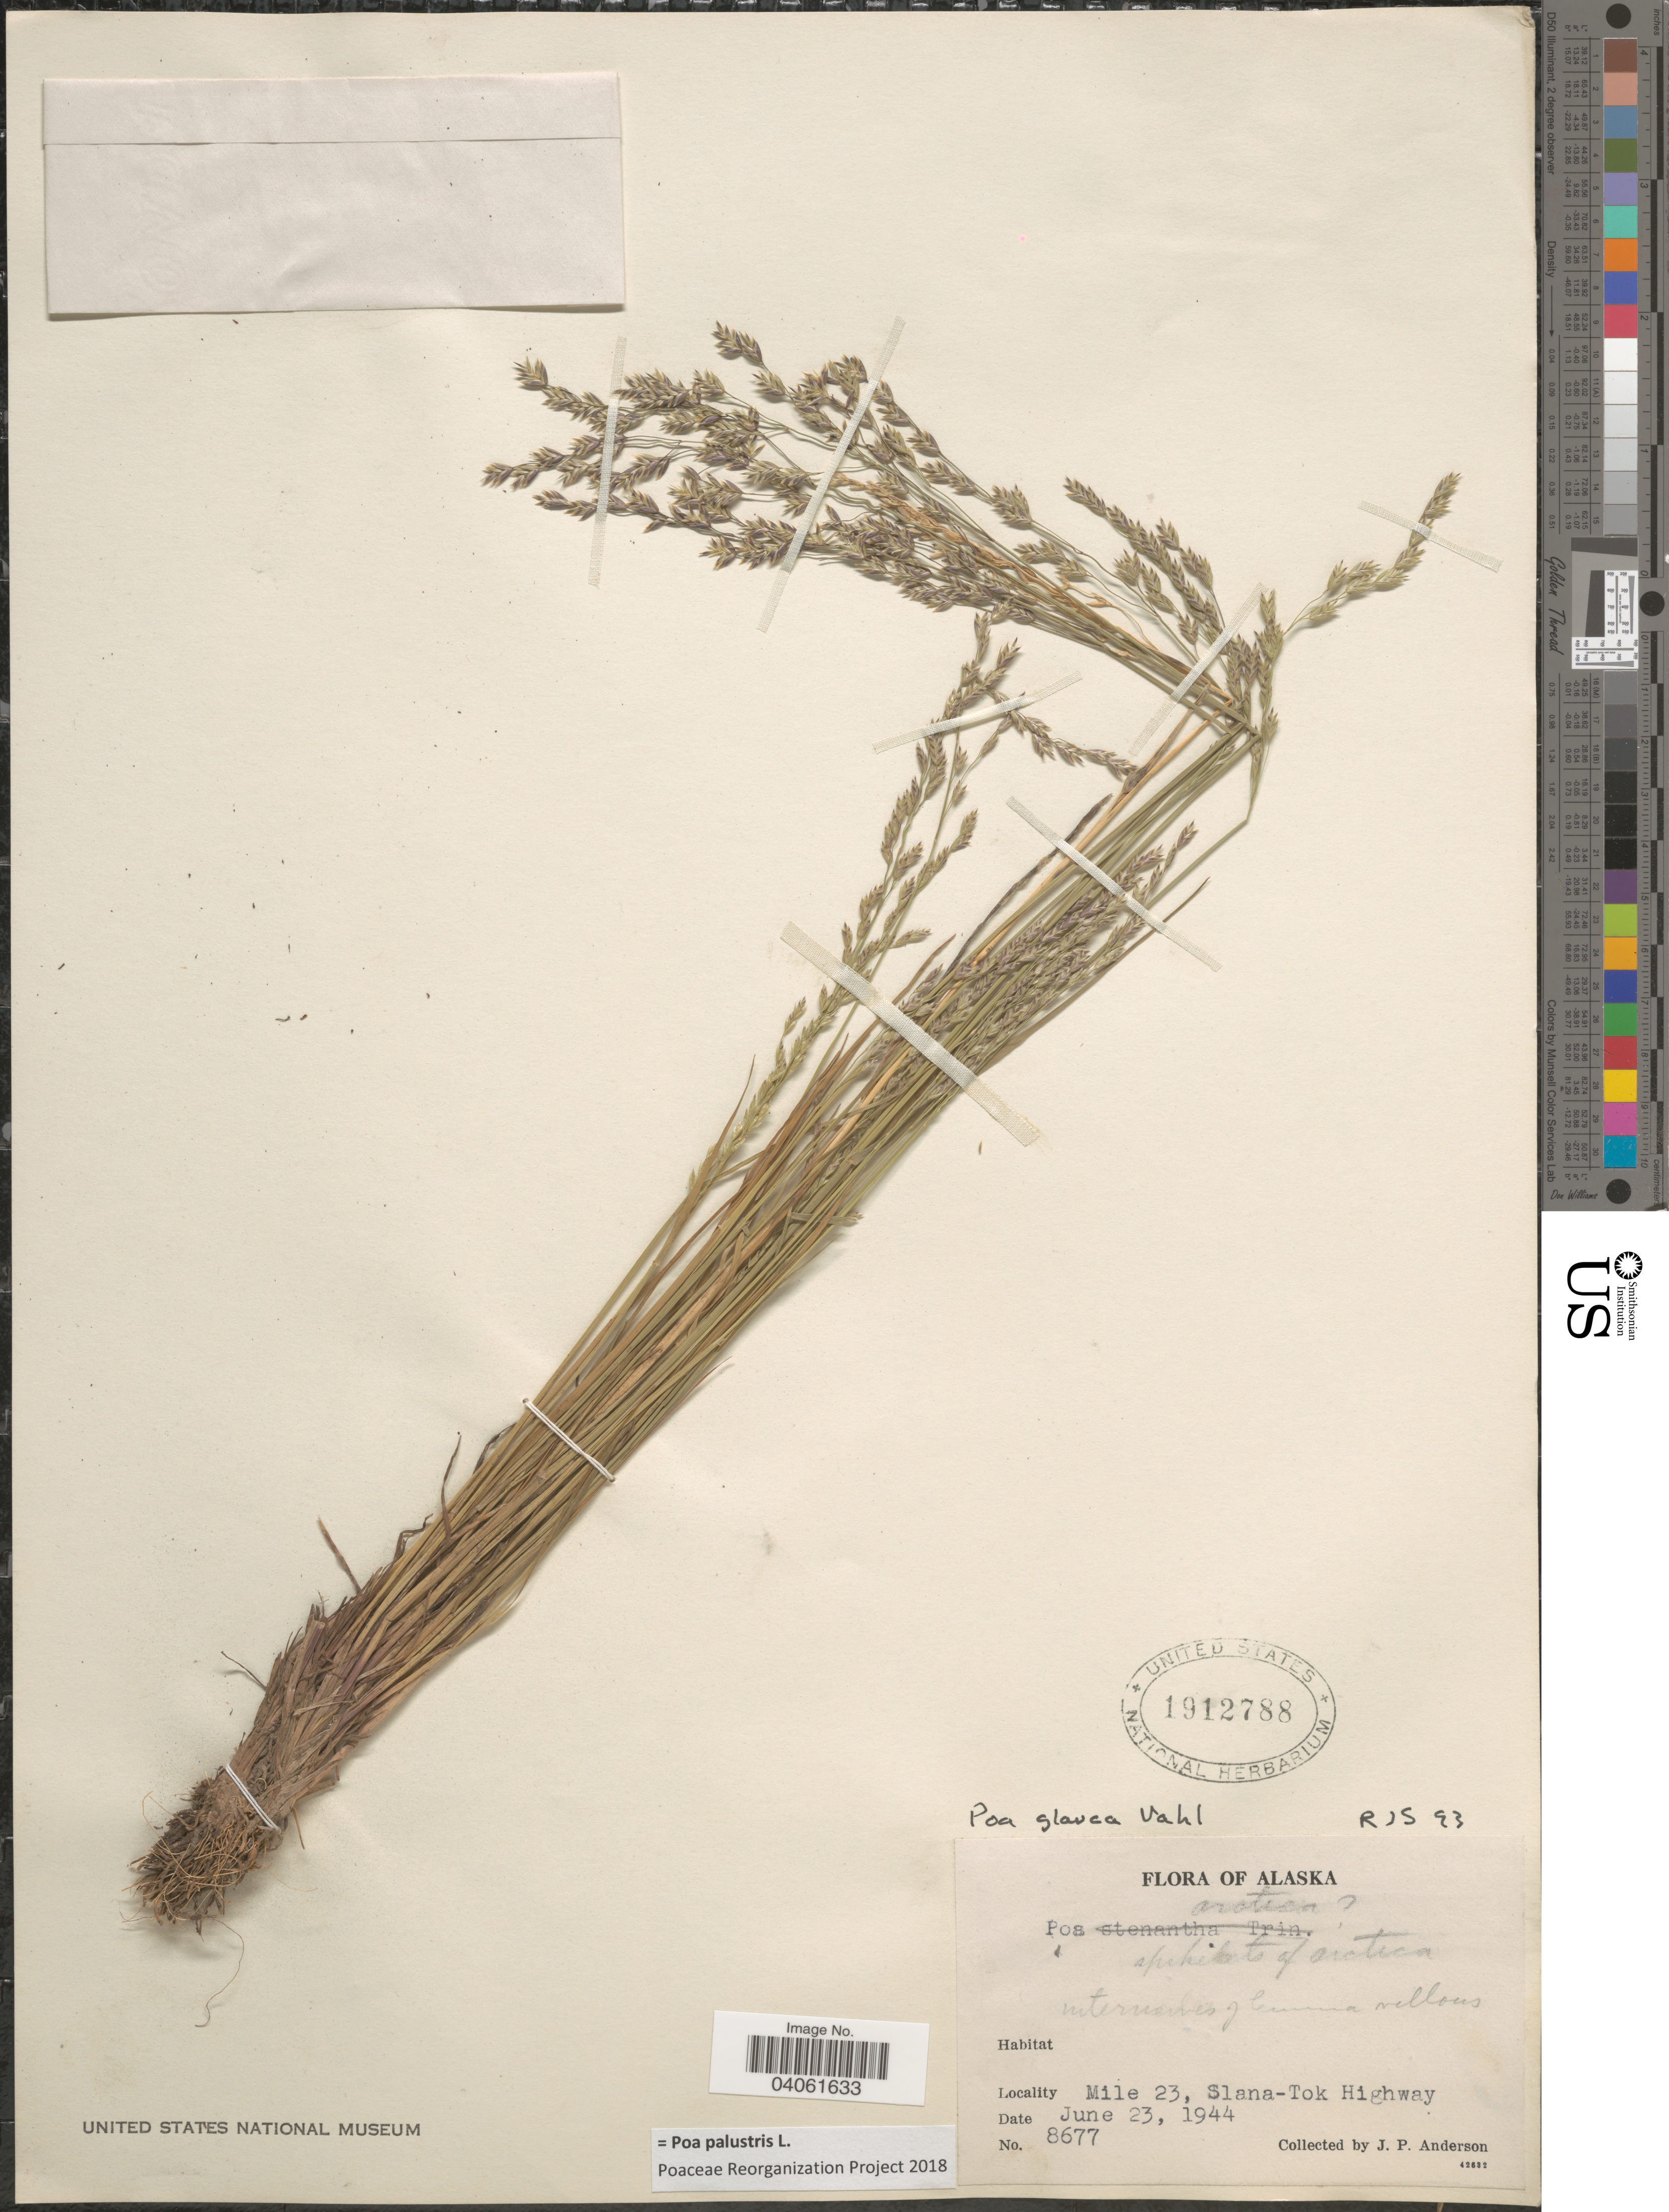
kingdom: Plantae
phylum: Tracheophyta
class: Liliopsida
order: Poales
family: Poaceae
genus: Poa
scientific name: Poa palustris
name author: L.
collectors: J. P. Anderson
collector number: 8677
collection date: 1944-06-23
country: United States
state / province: Alaska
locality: Mile 23, Slana-Tok Highway.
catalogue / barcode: US 1912788